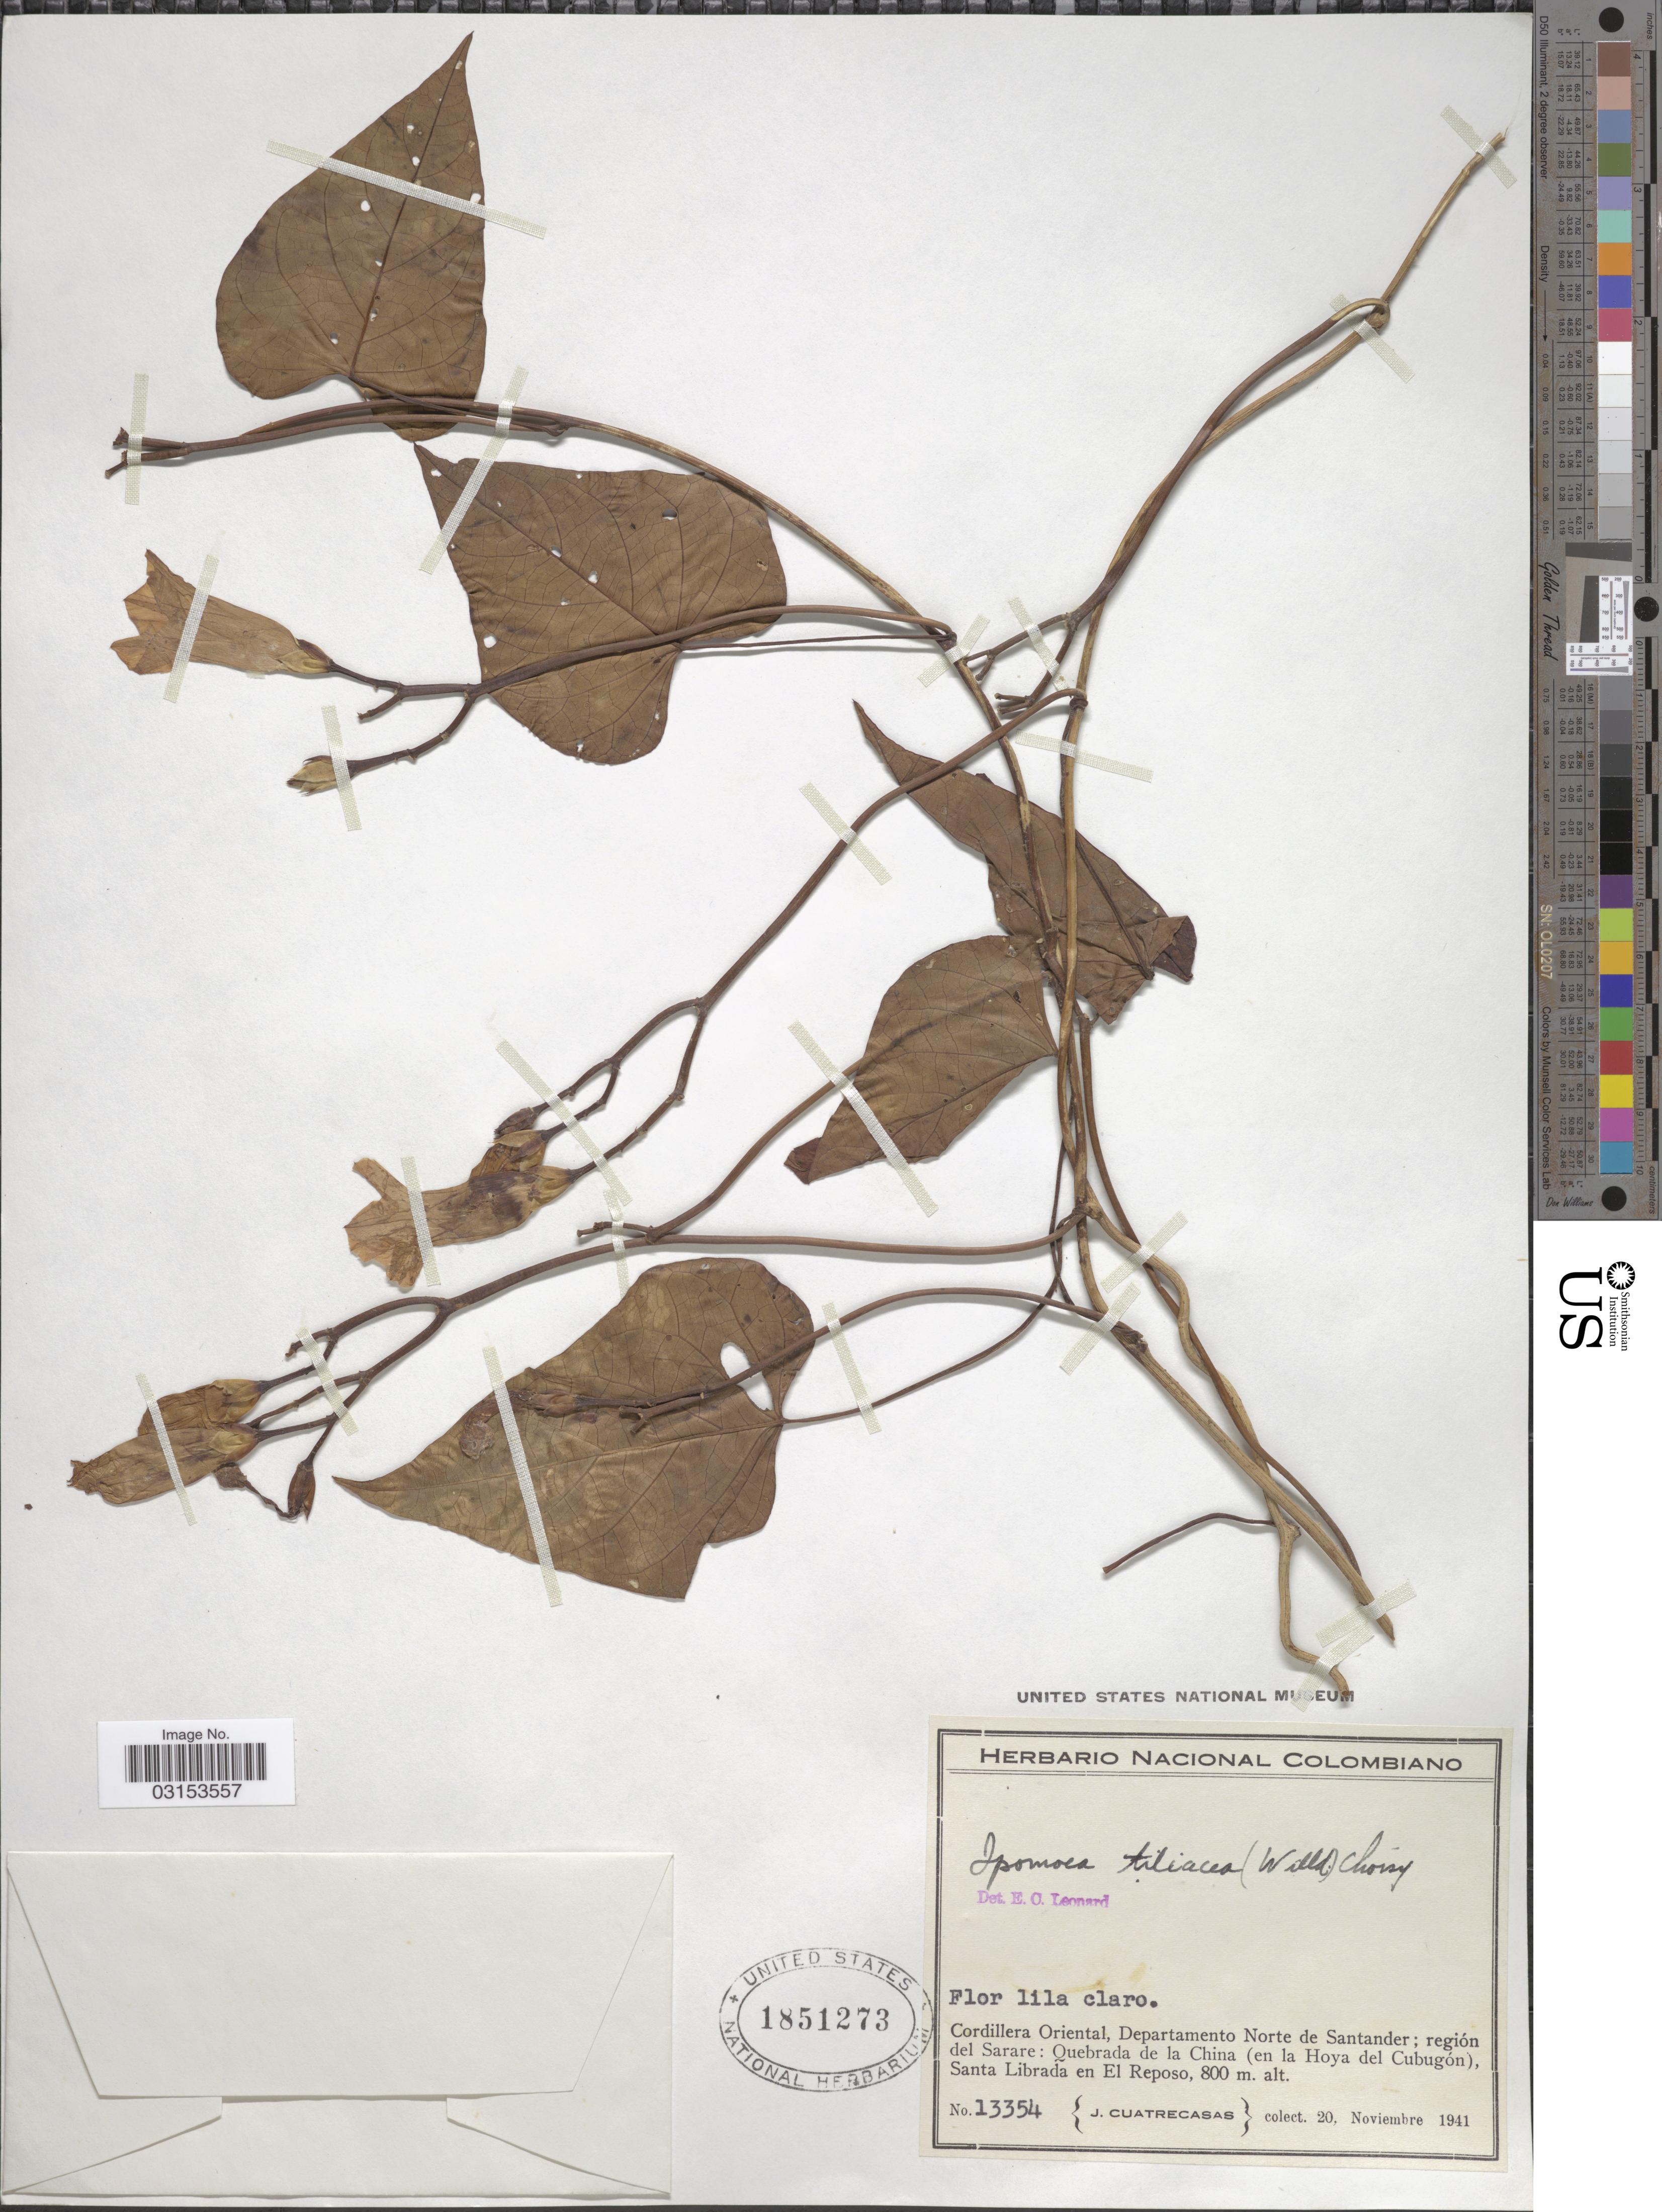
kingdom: Plantae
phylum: Tracheophyta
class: Magnoliopsida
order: Solanales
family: Convolvulaceae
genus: Ipomoea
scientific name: Ipomoea tiliacea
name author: (Willd.) Choisy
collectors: J. Cuatrecasas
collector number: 13354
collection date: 1941-11-20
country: Colombia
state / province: Norte de Santander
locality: Cordillera Oriental, Departamento Norte de Santander; región del Sarare: Quebrada de la China (en la Hoya del Cubugón), Santa Librada en El Roposo.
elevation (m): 800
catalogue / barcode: US 1851273